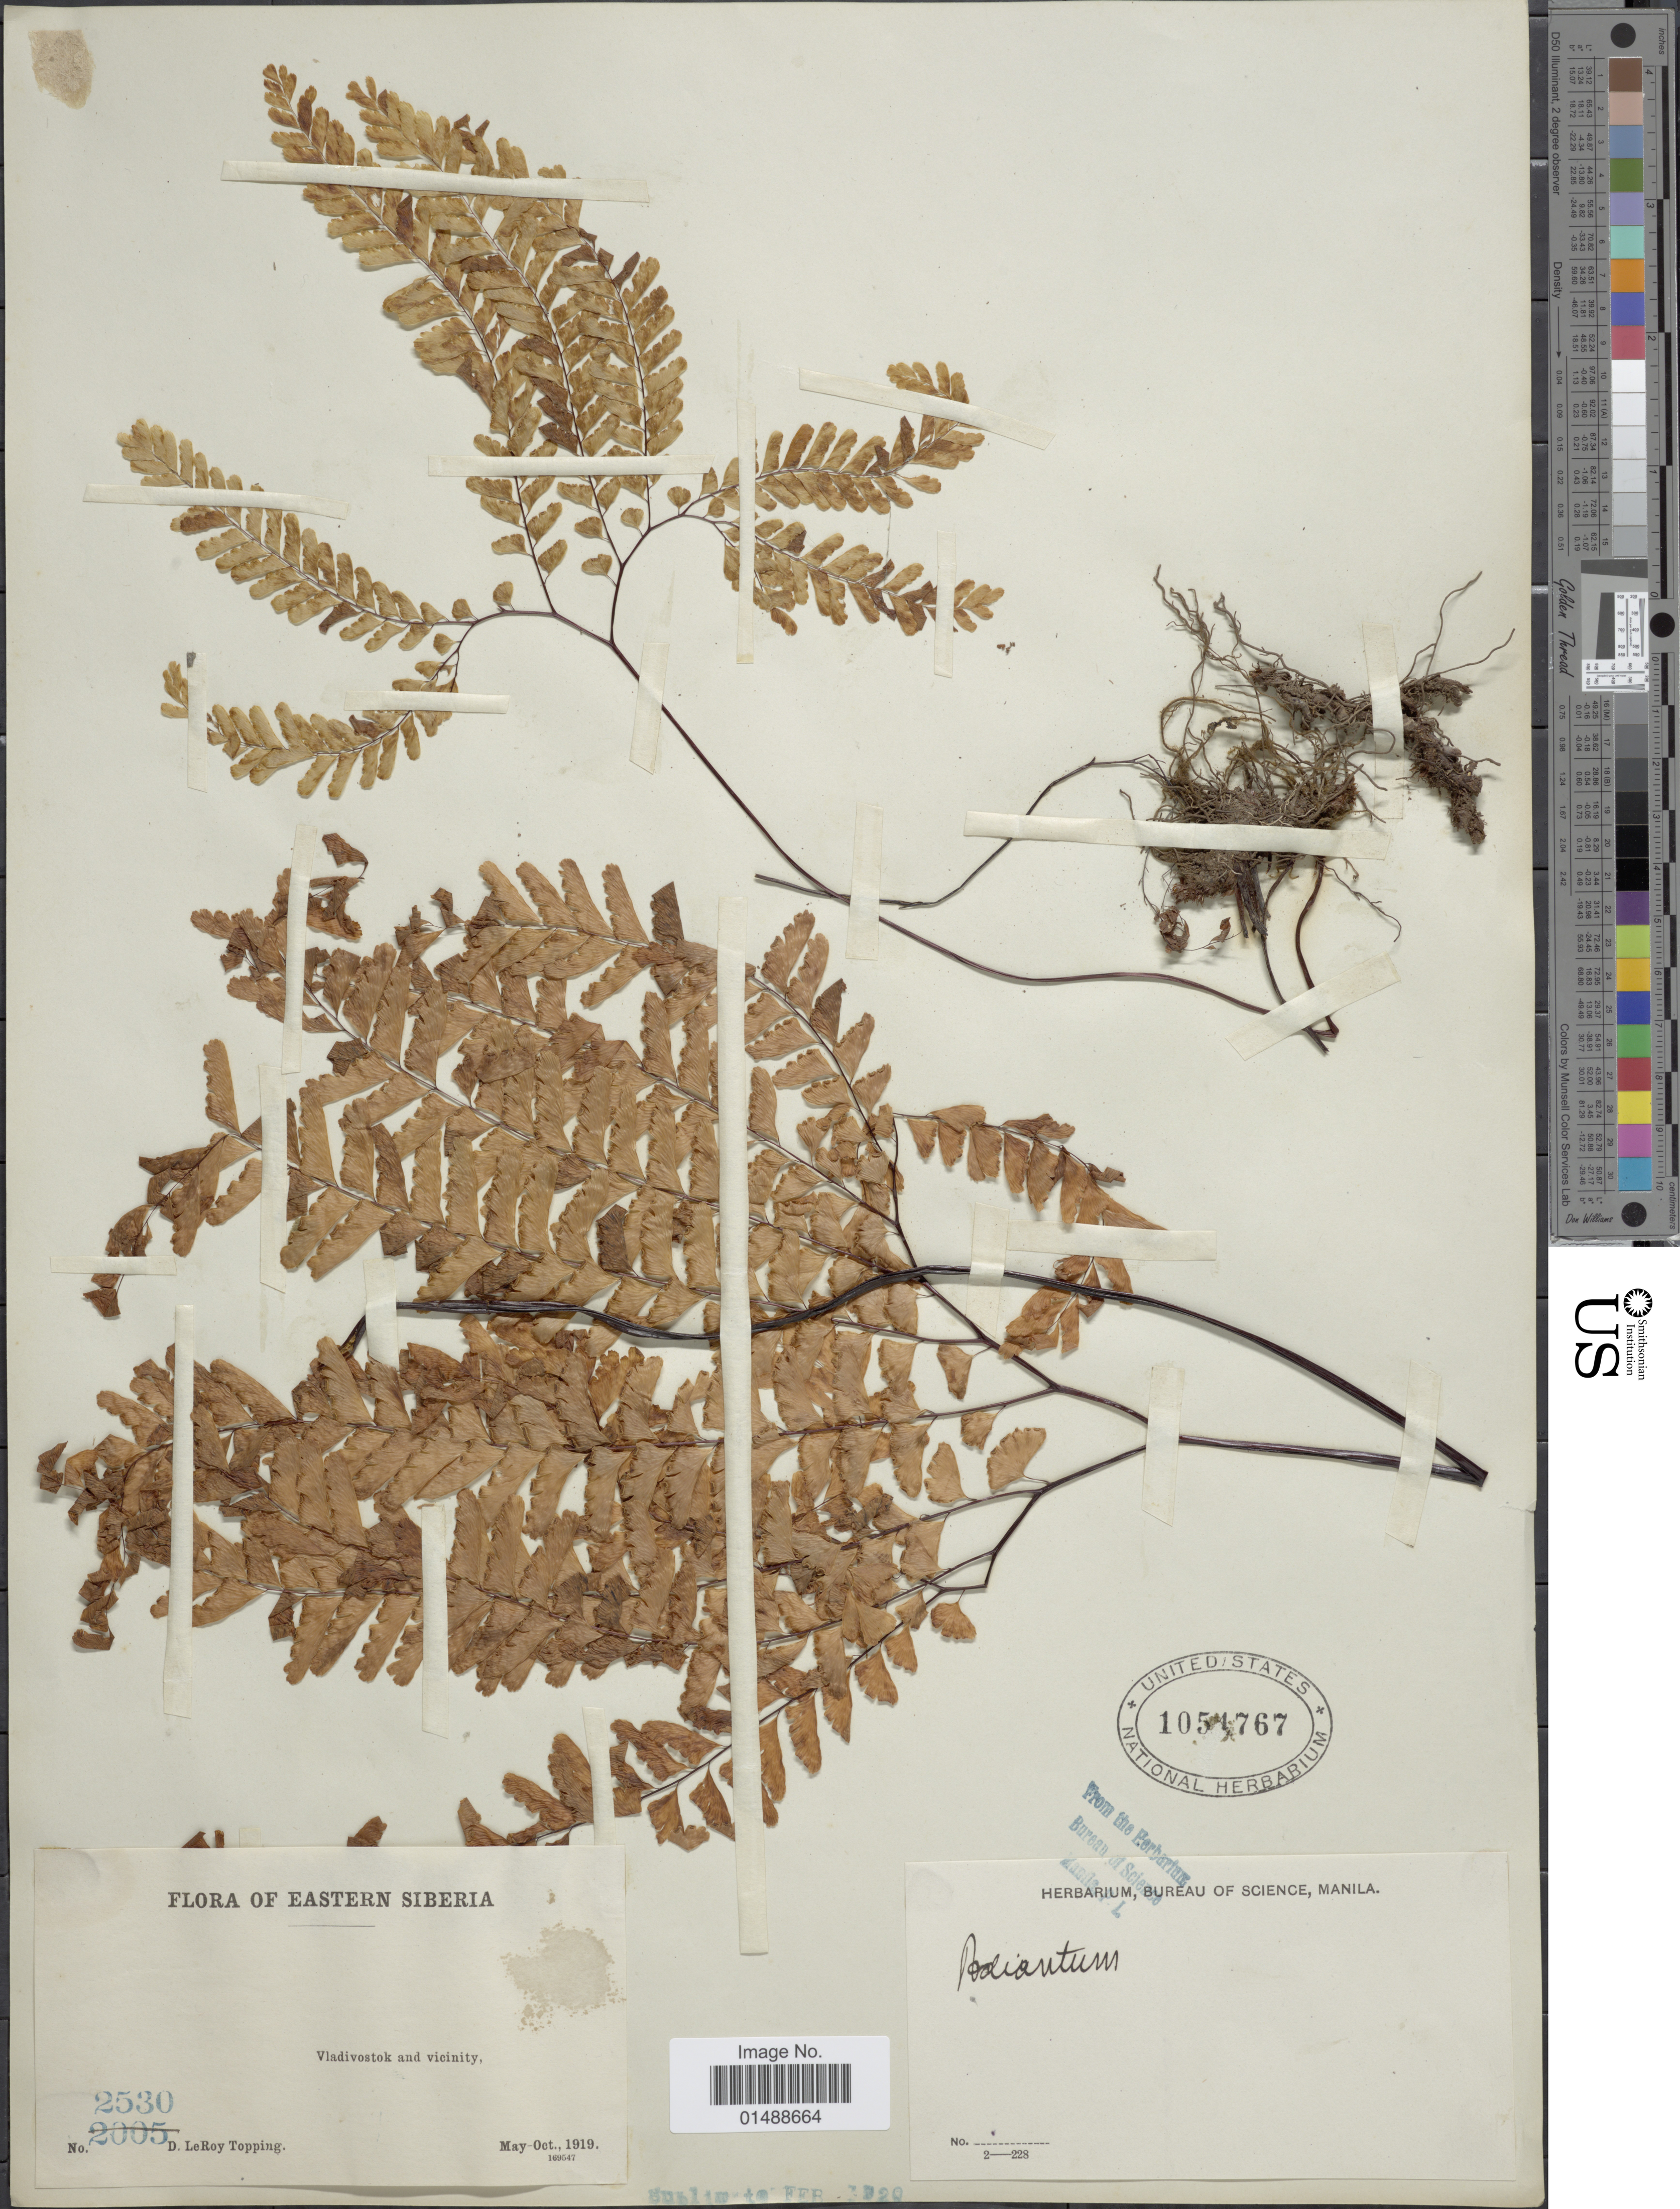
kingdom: Plantae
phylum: Tracheophyta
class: Polypodiopsida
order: Polypodiales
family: Pteridaceae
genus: Adiantum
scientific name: Adiantum pedatum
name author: L.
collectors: D. L. Topping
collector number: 2530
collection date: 1919-05/1919-10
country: Russian Federation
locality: Eastern Siberia, Vladivostok and vicinity.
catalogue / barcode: US 1054767